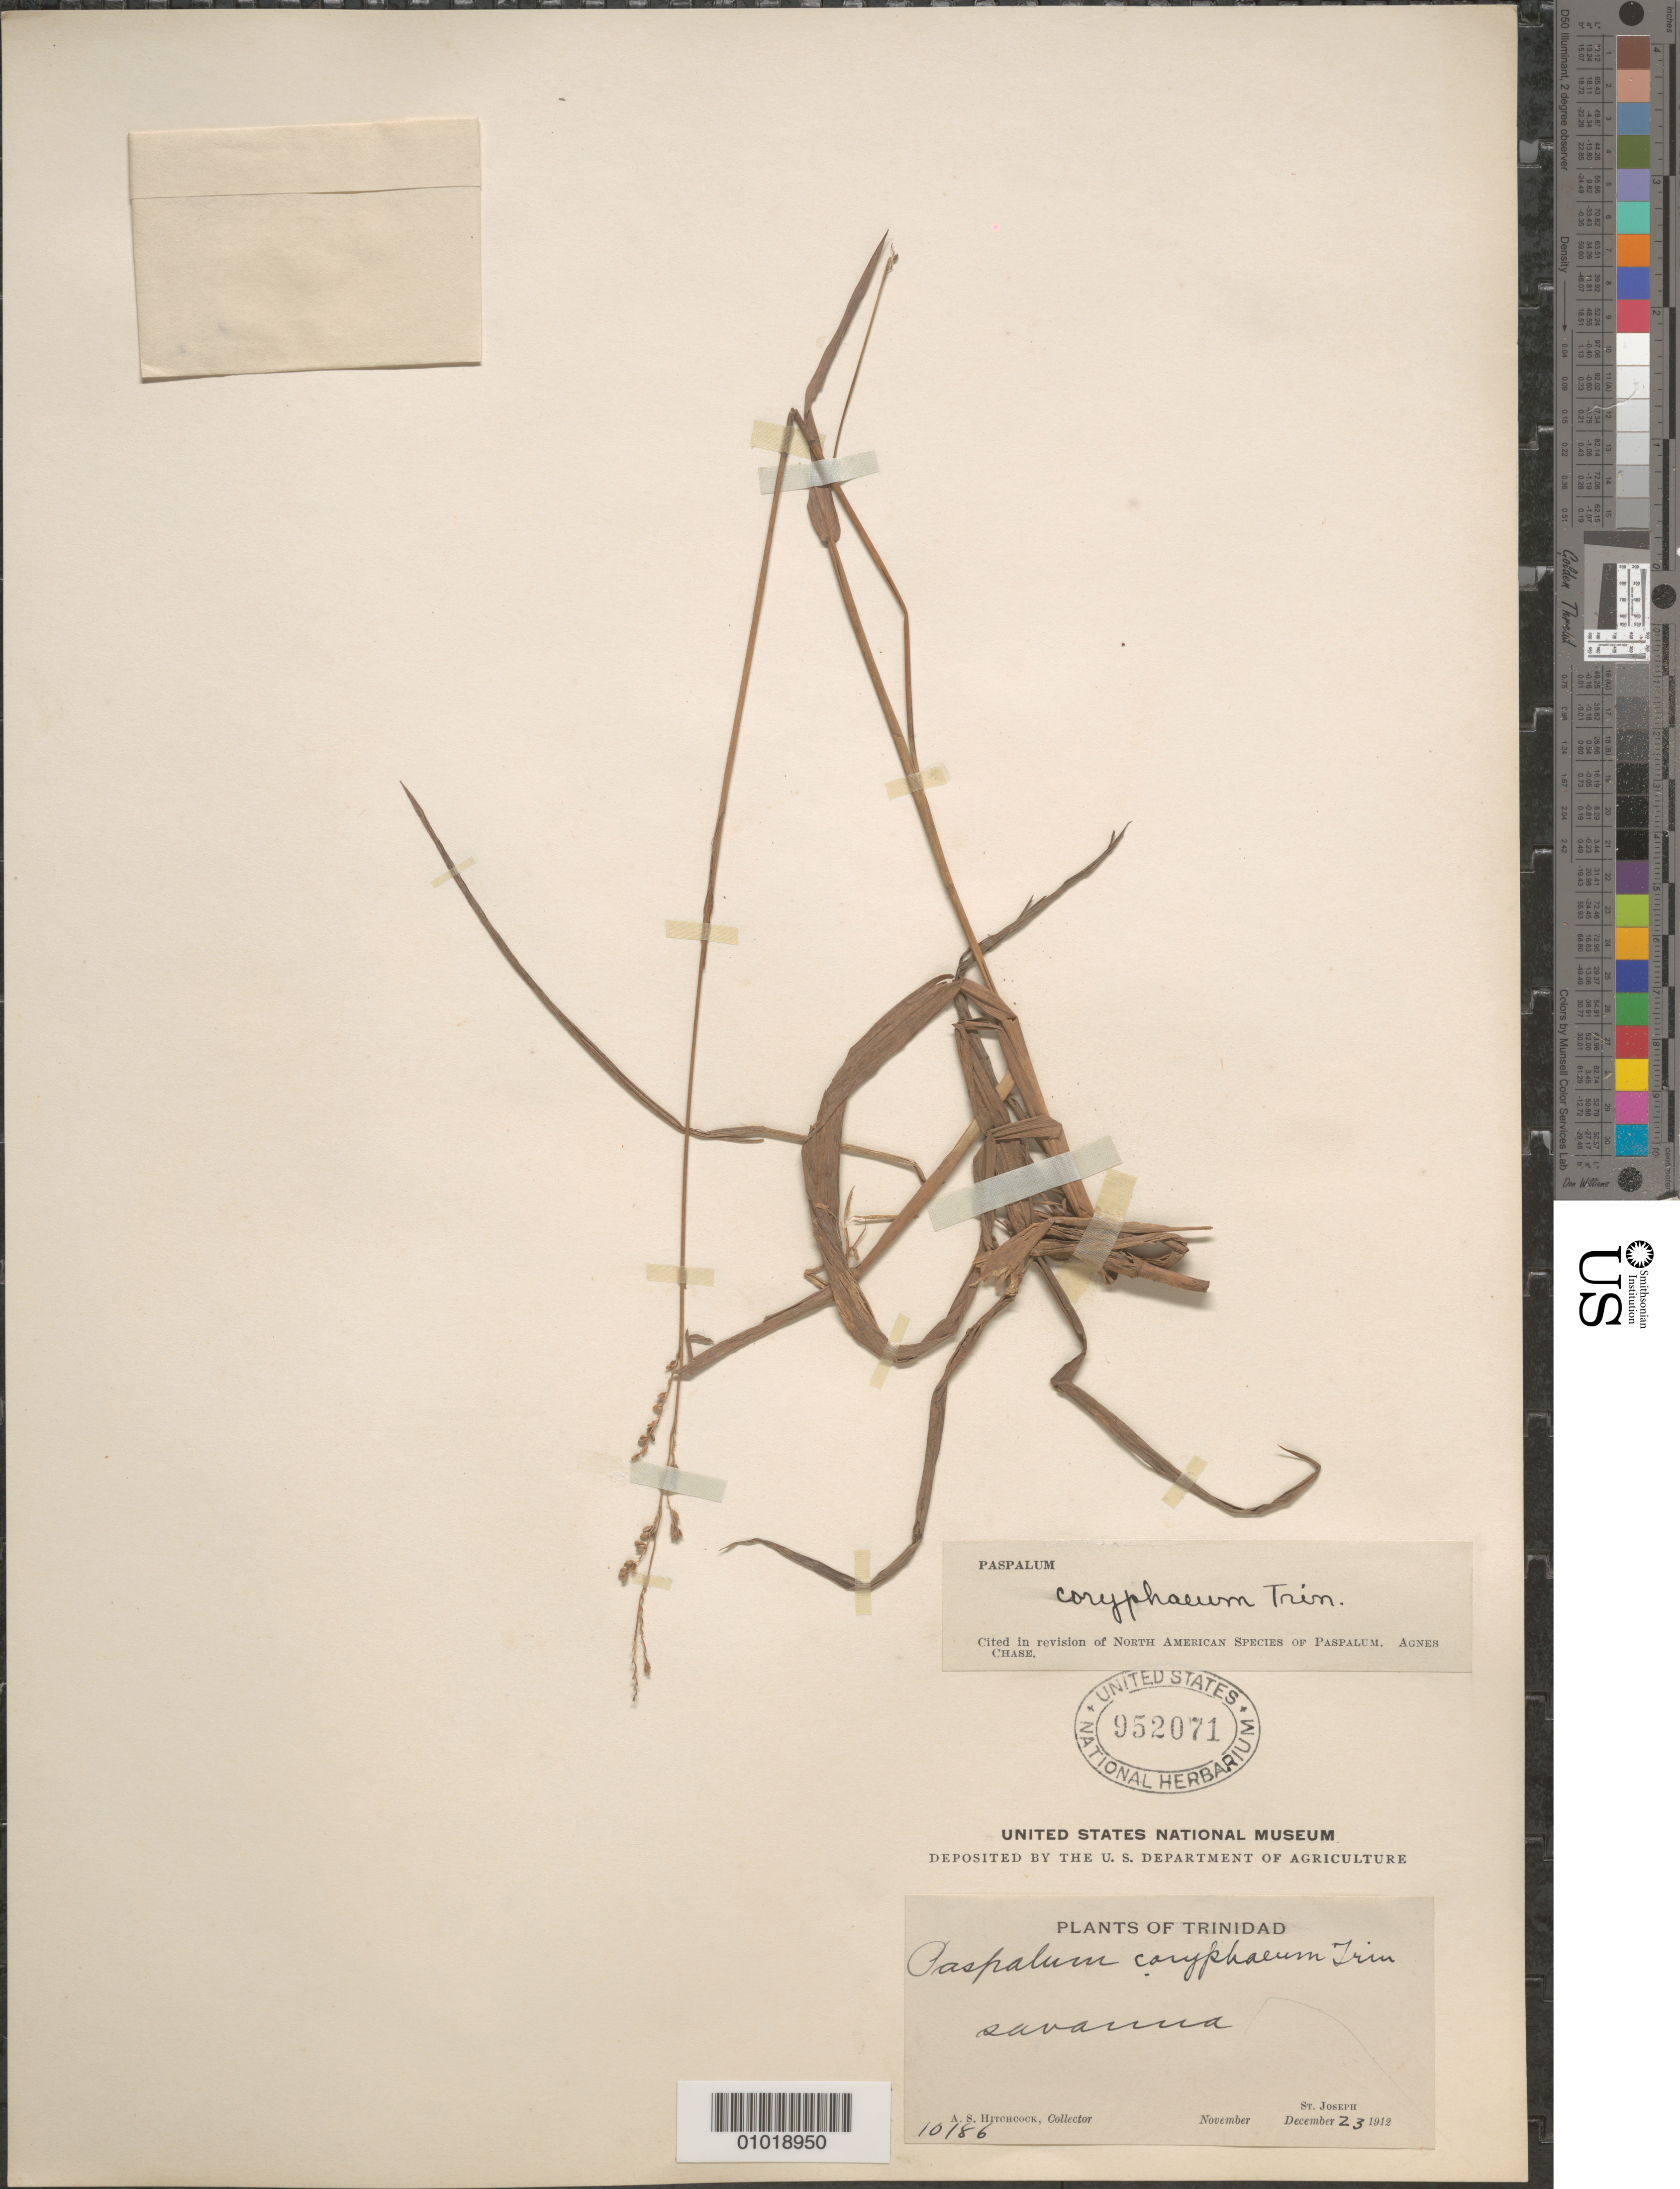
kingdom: Plantae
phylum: Tracheophyta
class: Liliopsida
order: Poales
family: Poaceae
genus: Paspalum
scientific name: Paspalum coryphaeum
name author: Trin.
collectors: A. S. Hitchcock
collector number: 10186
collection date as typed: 23 Dec 1912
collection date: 1912-12-23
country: Trinidad and Tobago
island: Trinidad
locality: St. Joseph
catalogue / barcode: US 952071